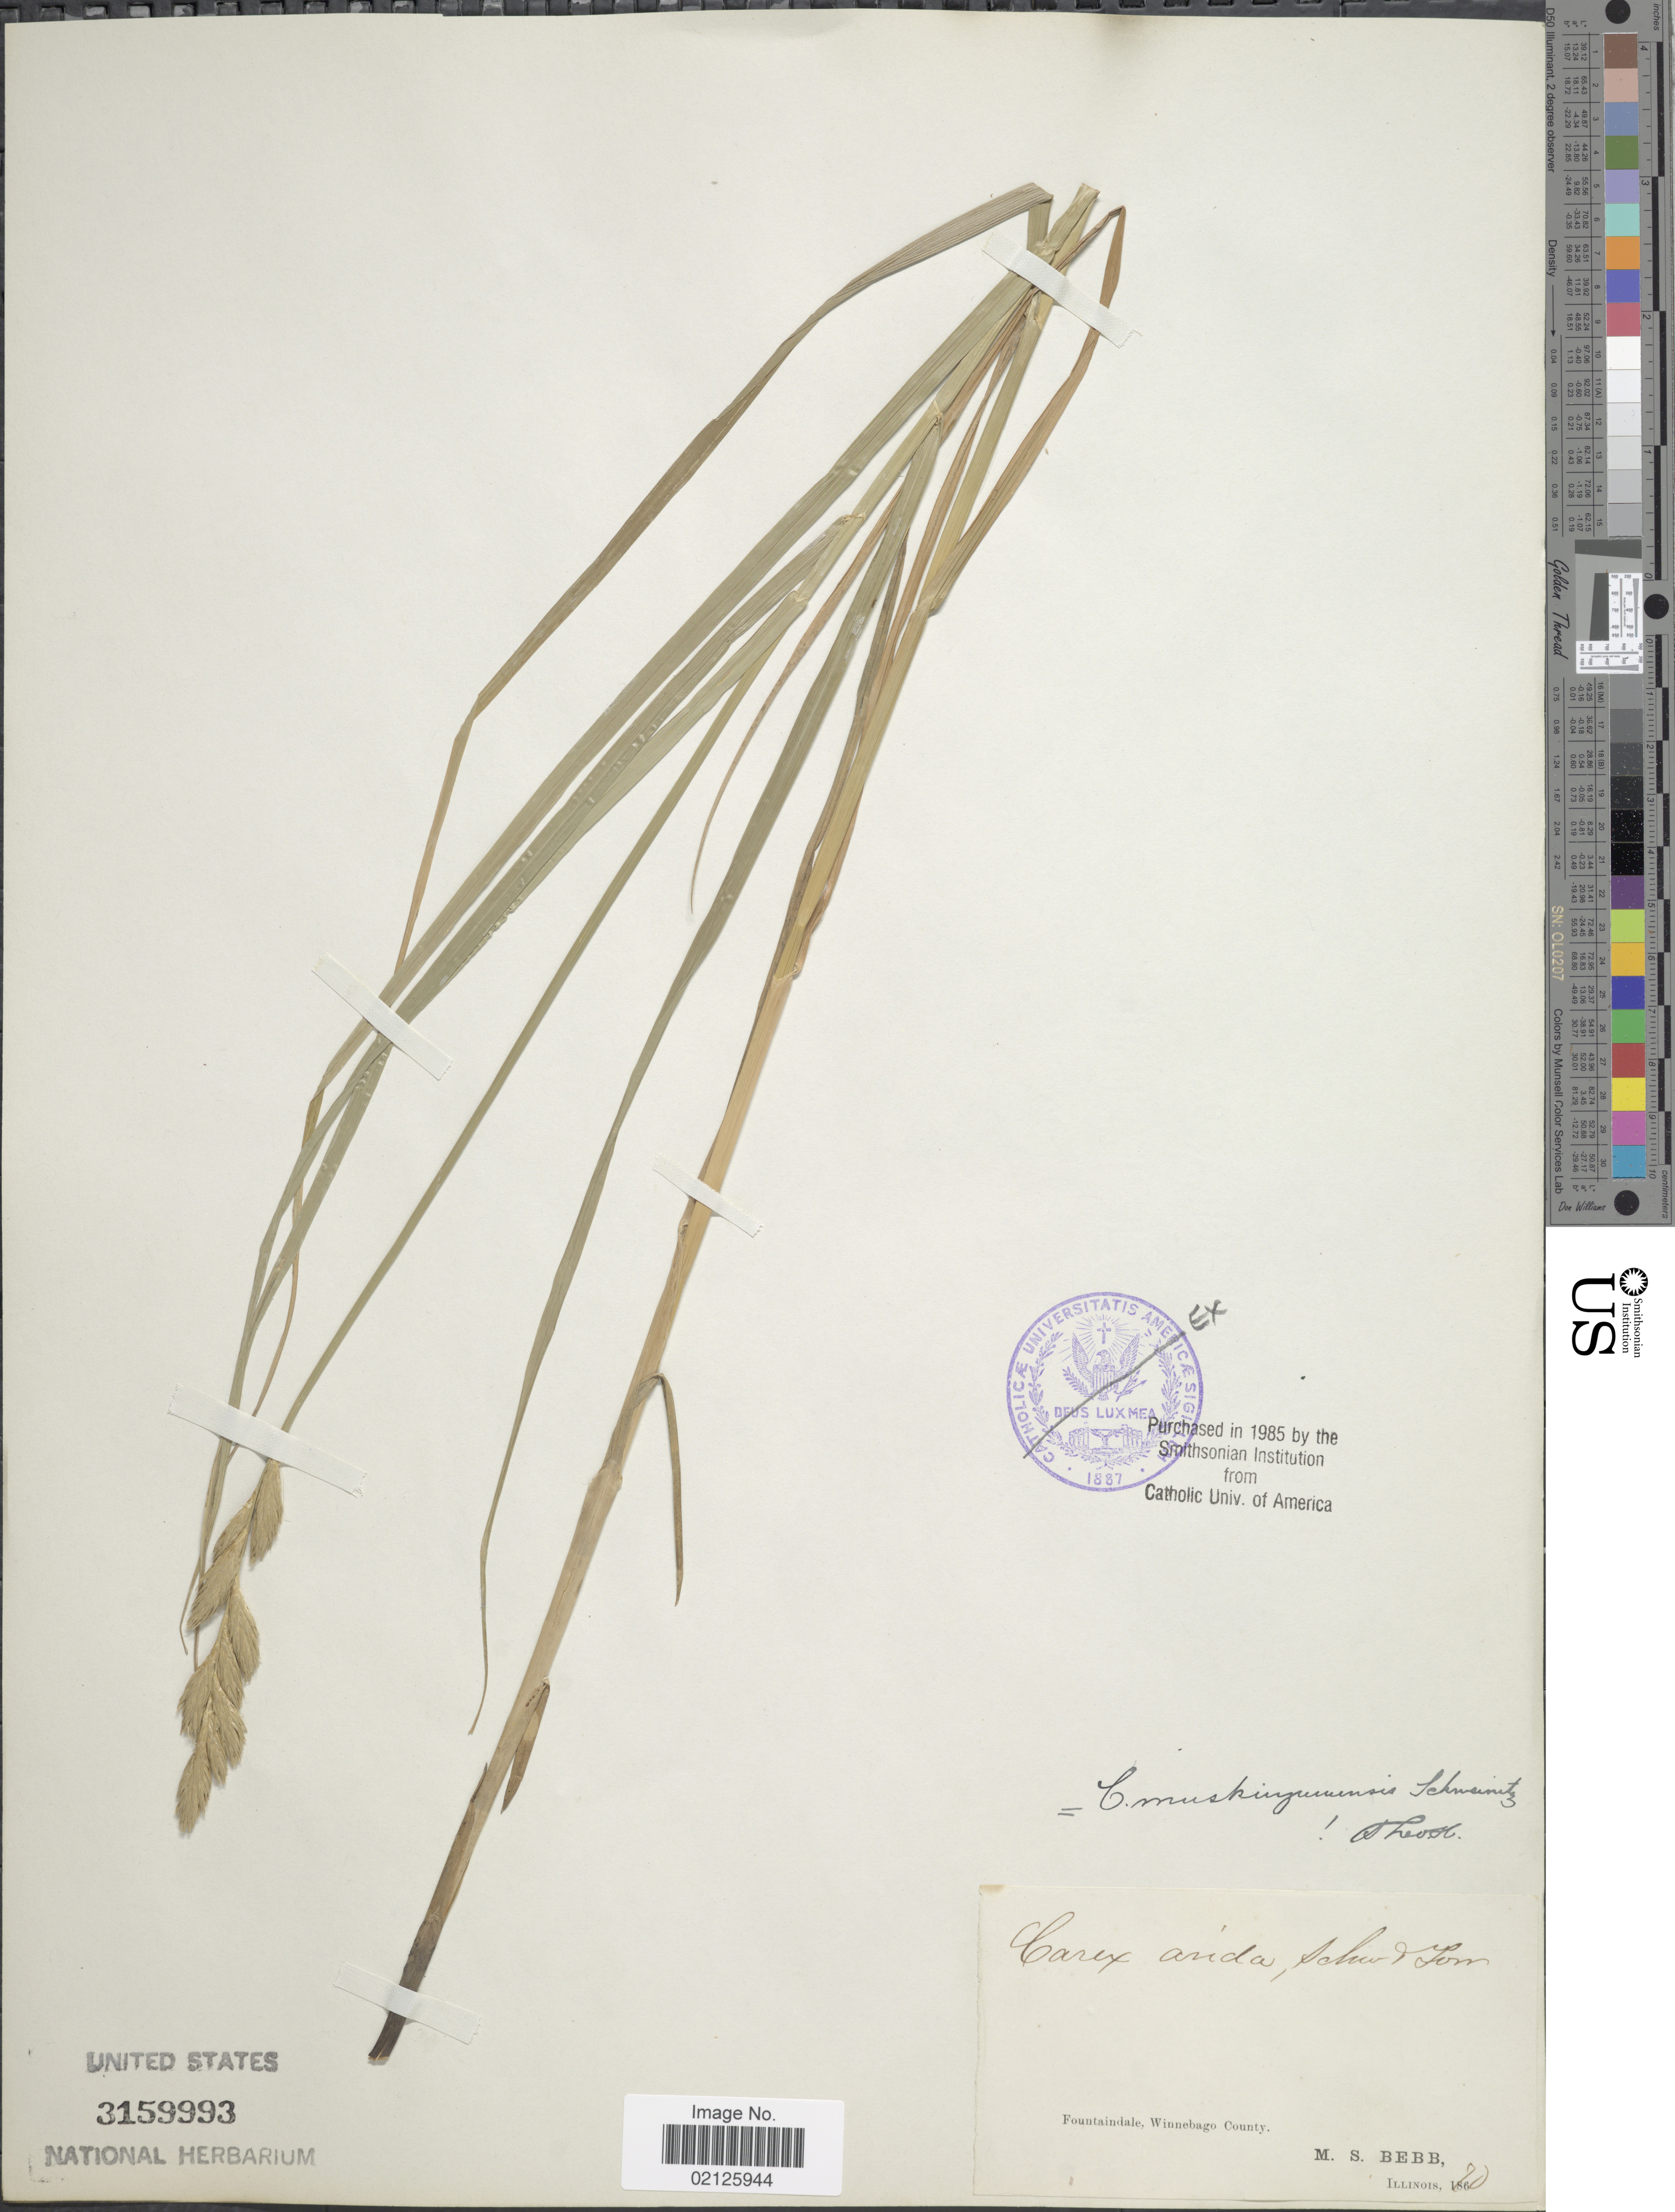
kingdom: Plantae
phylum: Tracheophyta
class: Liliopsida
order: Poales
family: Cyperaceae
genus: Carex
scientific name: Carex muskingumensis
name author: Schwein.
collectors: M. Bebb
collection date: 1870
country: United States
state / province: Illinois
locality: Fountaindale, Winnebago County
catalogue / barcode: US 3159993